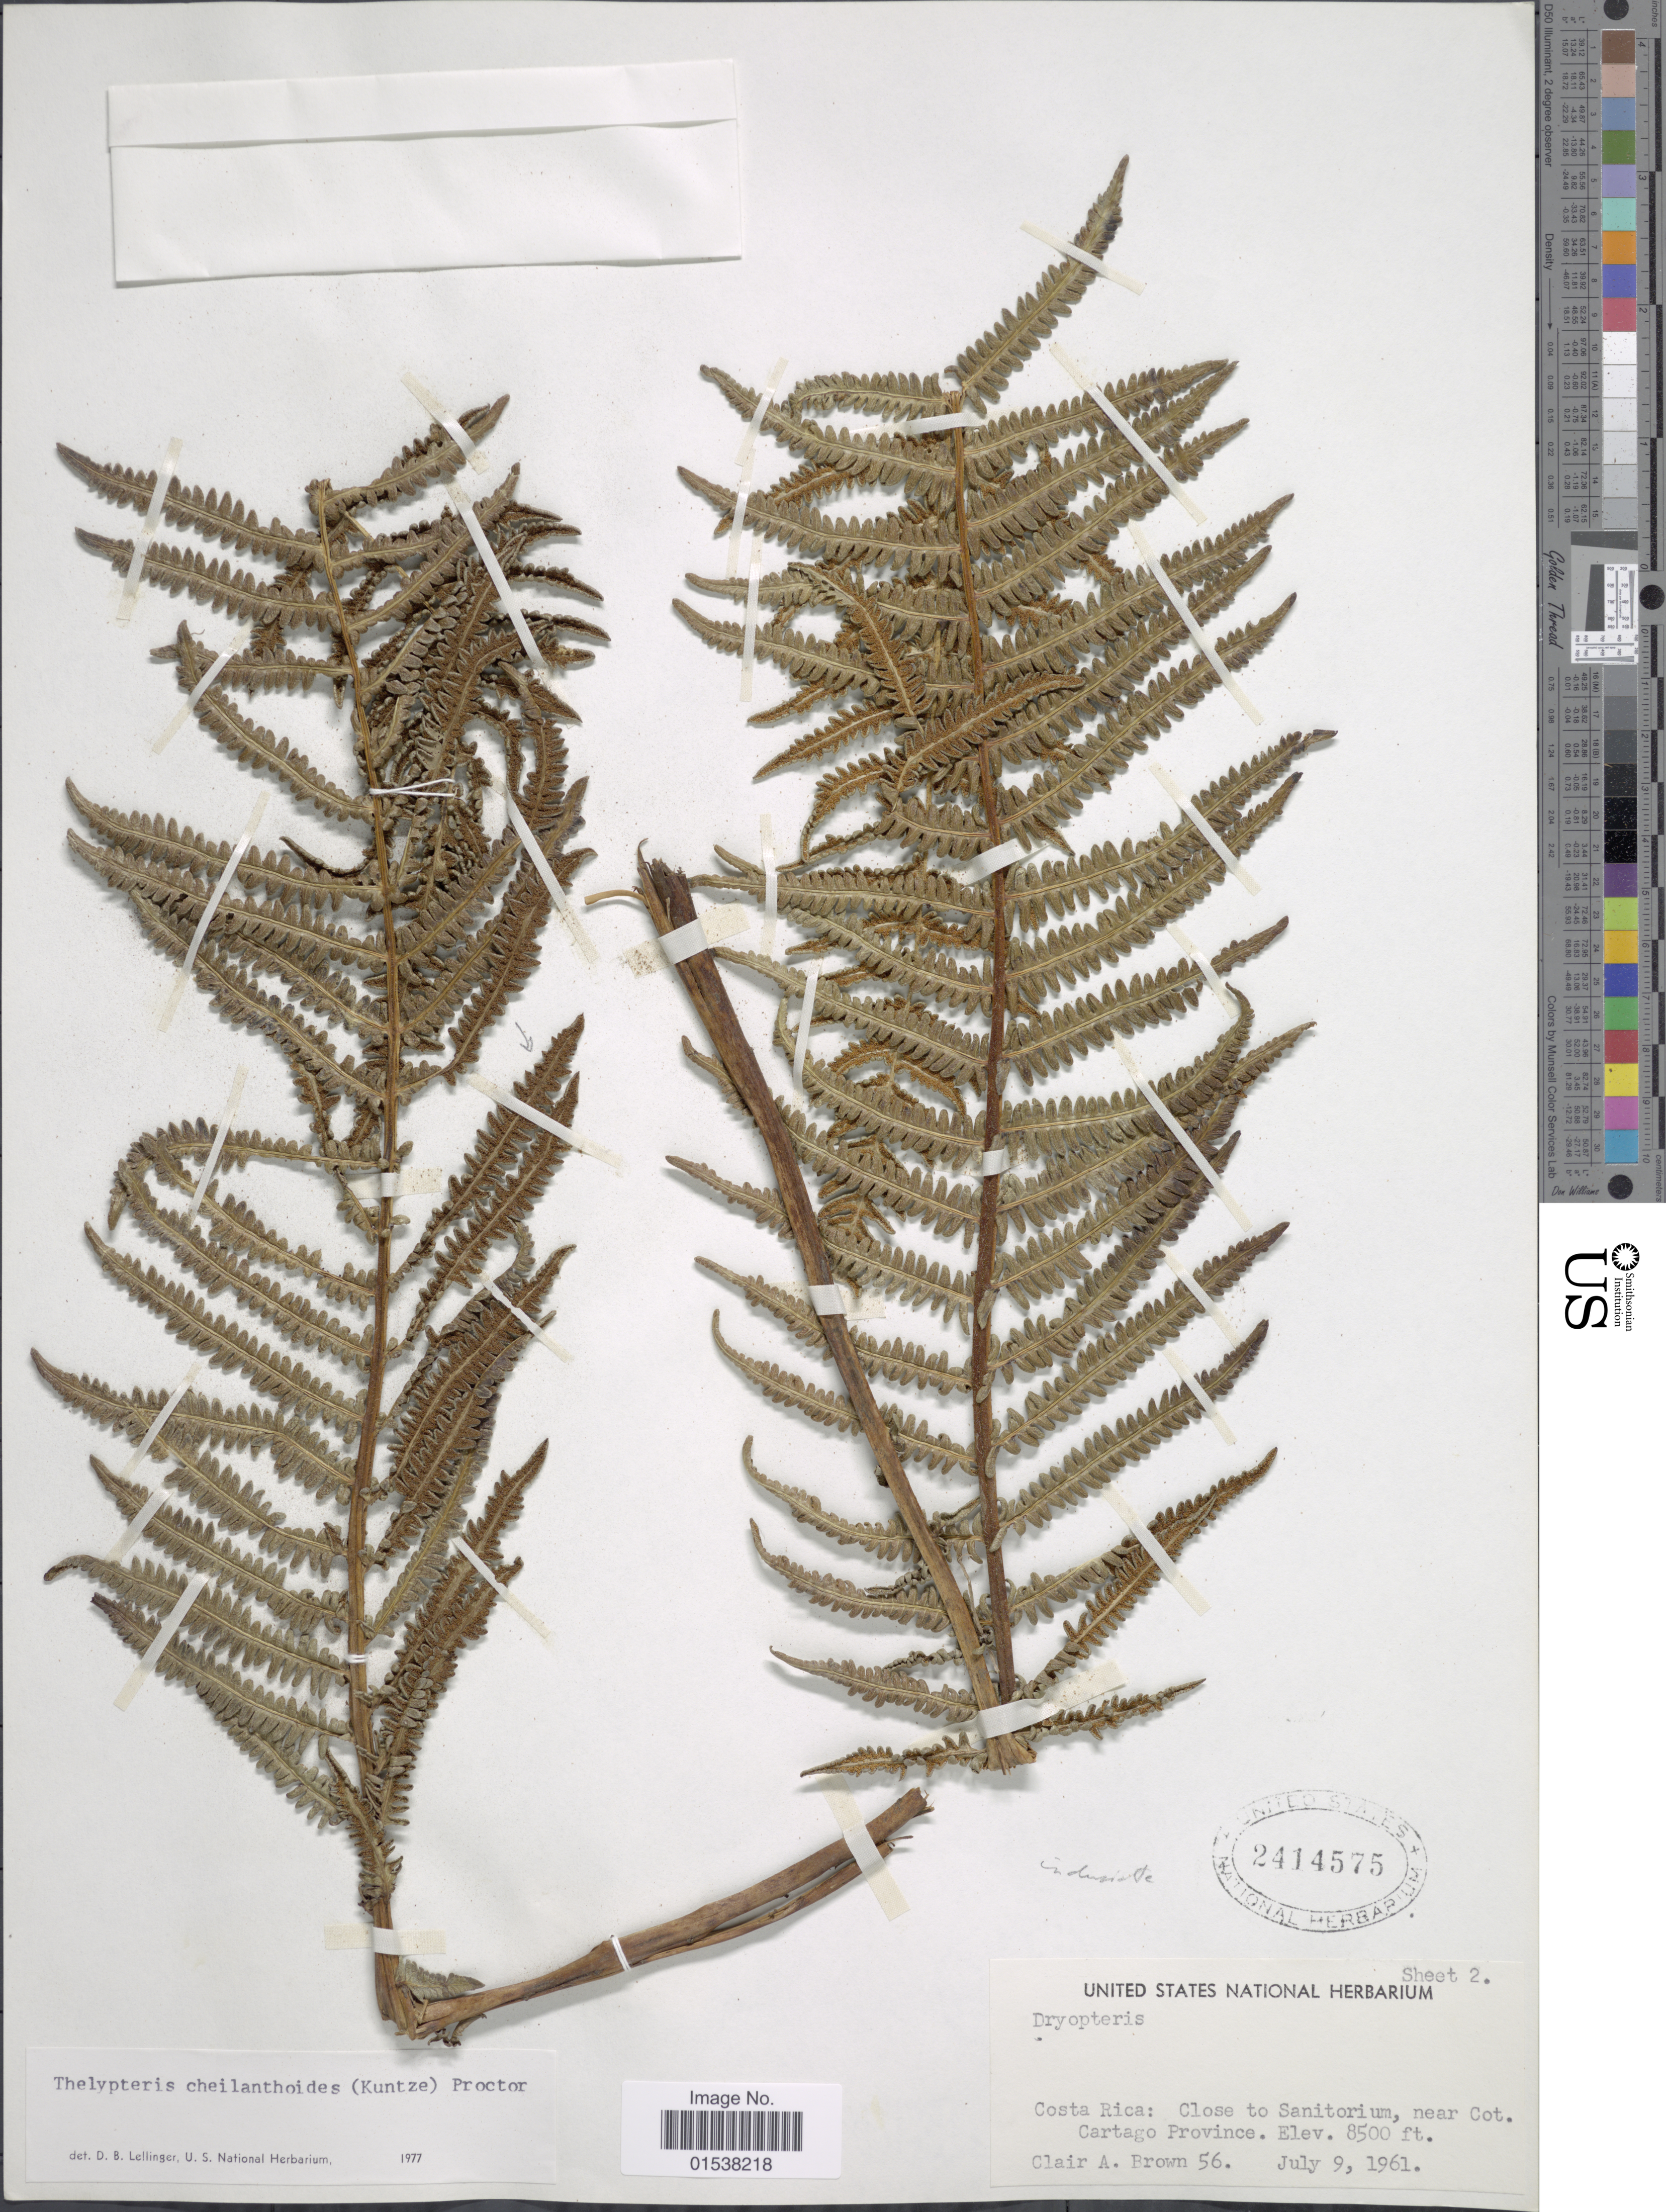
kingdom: Plantae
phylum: Tracheophyta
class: Polypodiopsida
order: Polypodiales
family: Thelypteridaceae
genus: Amauropelta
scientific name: Amauropelta cheilanthoides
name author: (Kunze) Á. Löve & D. Löve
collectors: C. A. Brown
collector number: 56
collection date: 1961-07-09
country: Costa Rica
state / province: Cartago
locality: Costa Rica; close to Sanitorium, near Cot . Cartago Province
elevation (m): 2591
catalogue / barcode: US 2414575